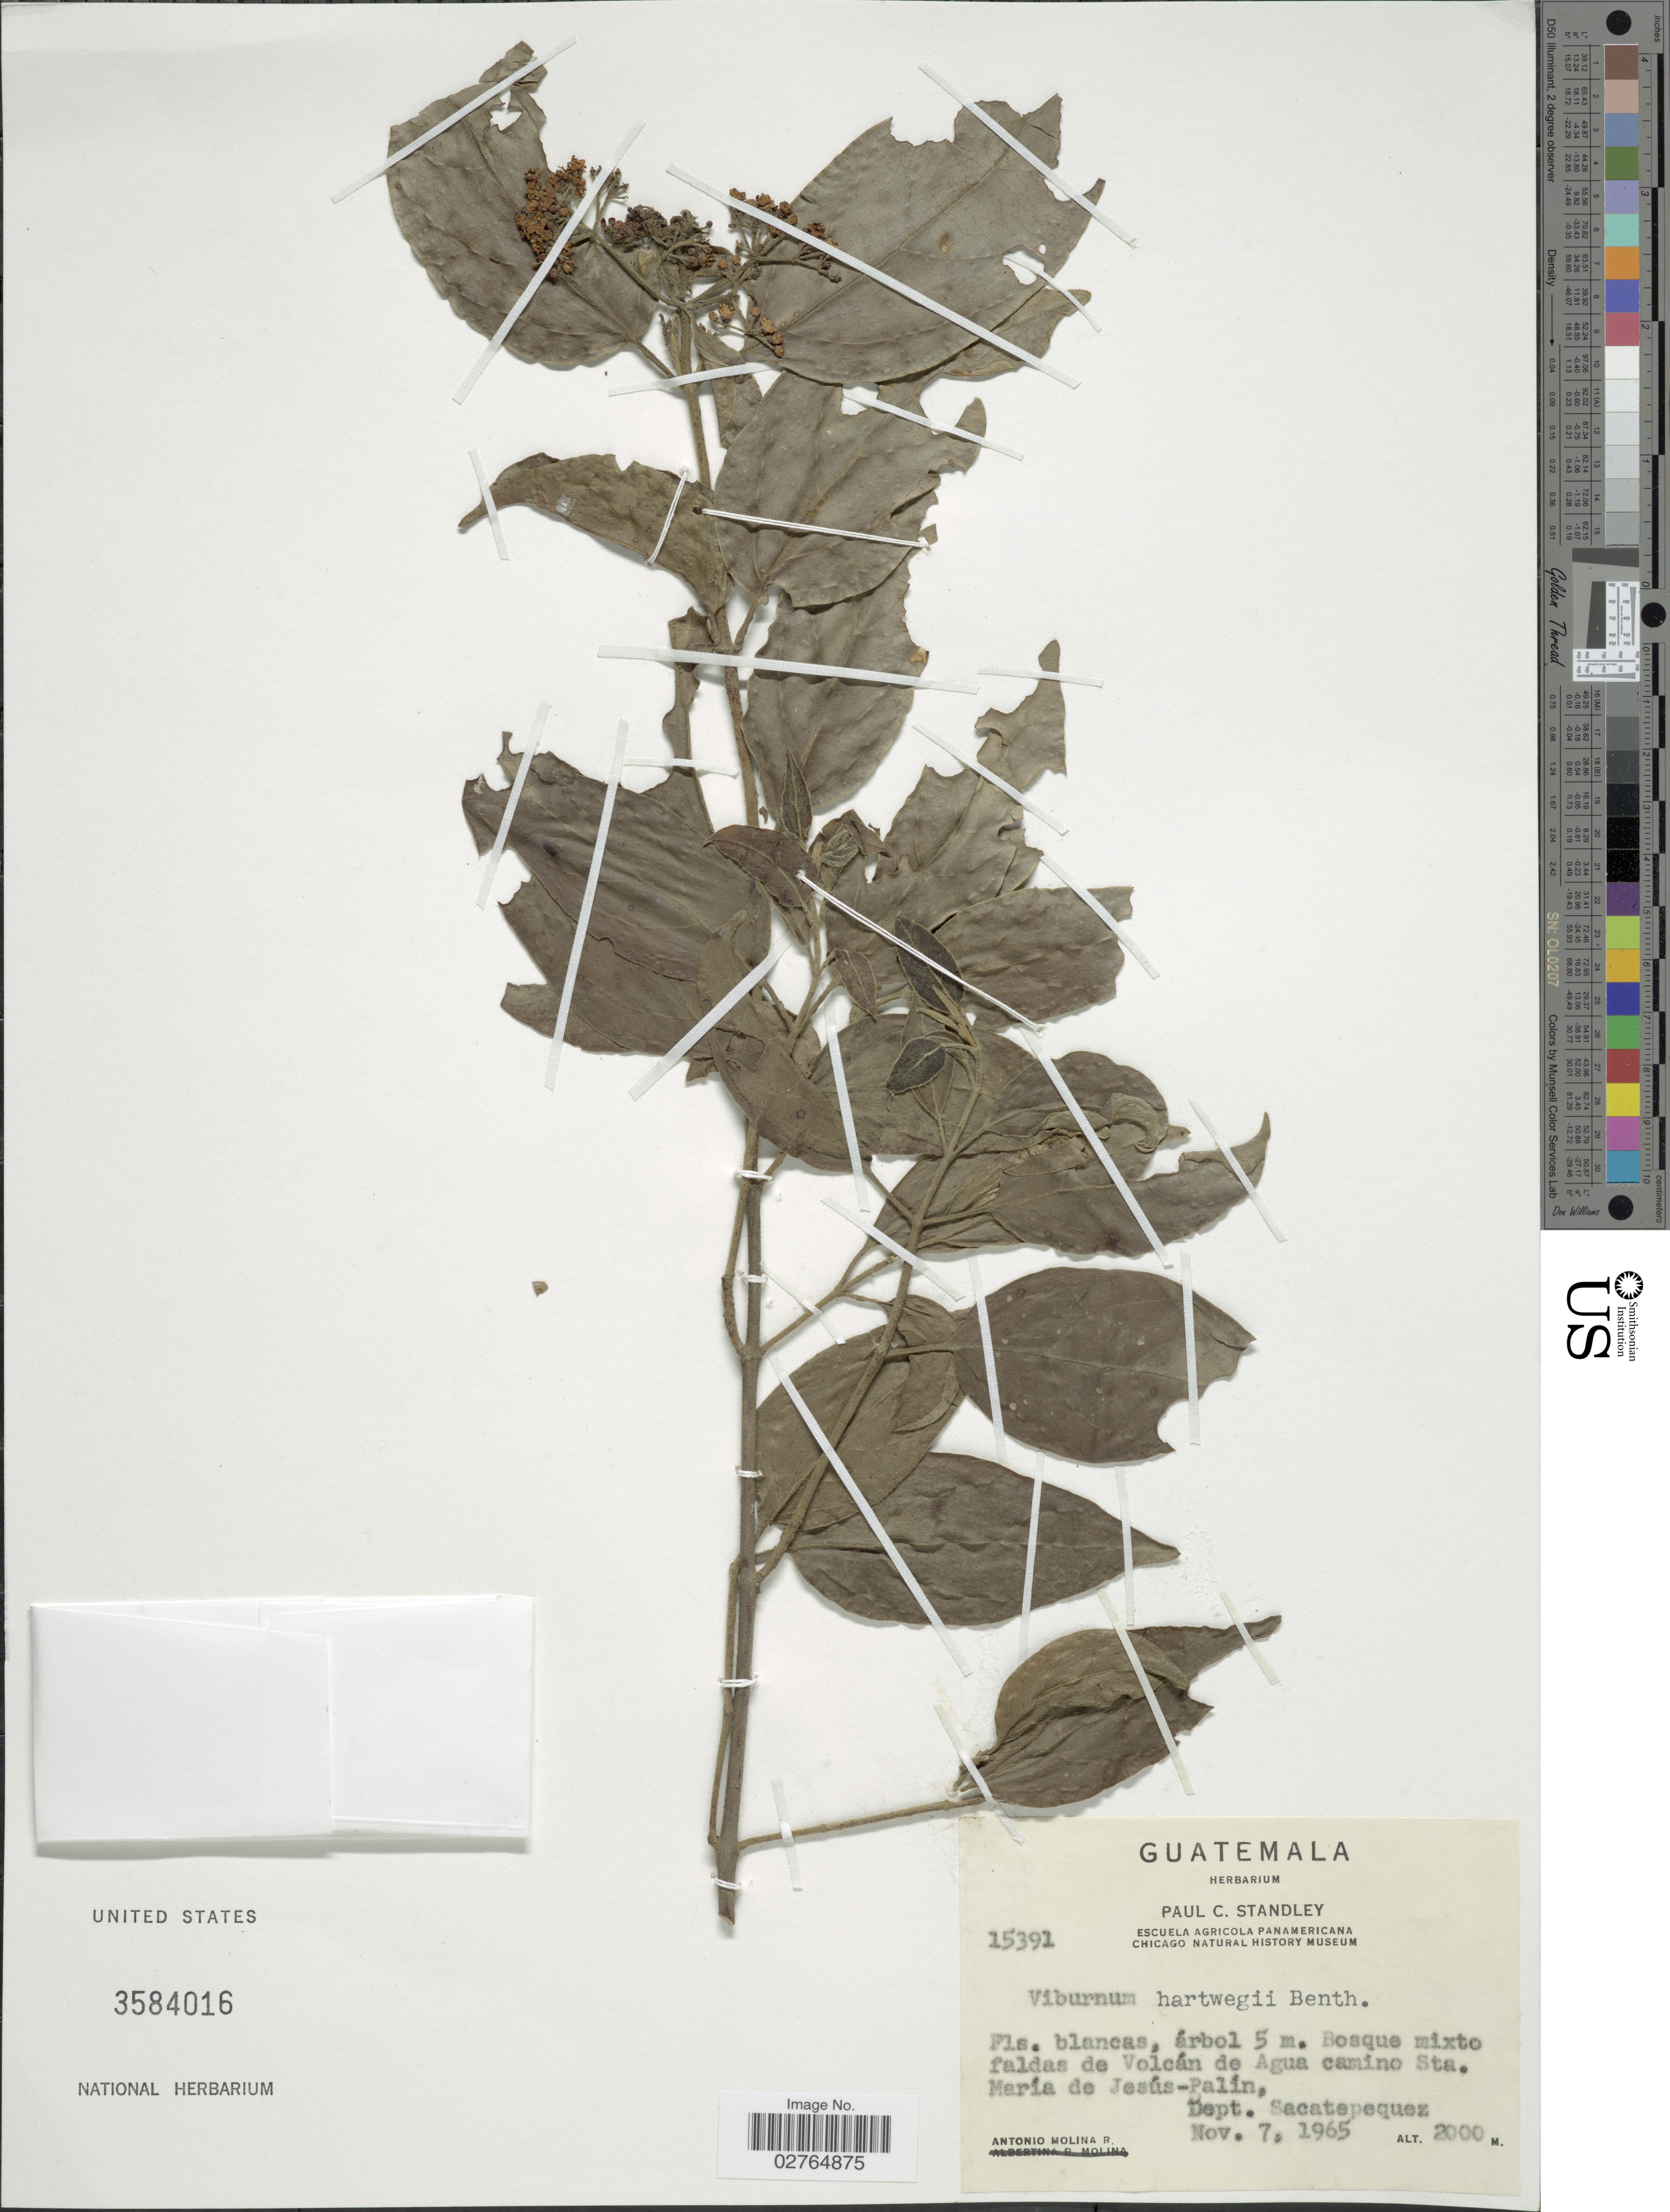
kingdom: Plantae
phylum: Tracheophyta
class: Magnoliopsida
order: Dipsacales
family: Viburnaceae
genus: Viburnum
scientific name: Viburnum hartwegii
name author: Benth.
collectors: A. Molina R.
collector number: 15391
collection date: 1965-11-07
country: Guatemala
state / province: Sacatepéquez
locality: Bosque mixto faldas de Volcán de Agua camino Sta. María de Jesús-Palin, Dept. Sacatepequez.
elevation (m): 2000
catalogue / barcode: US 3584016